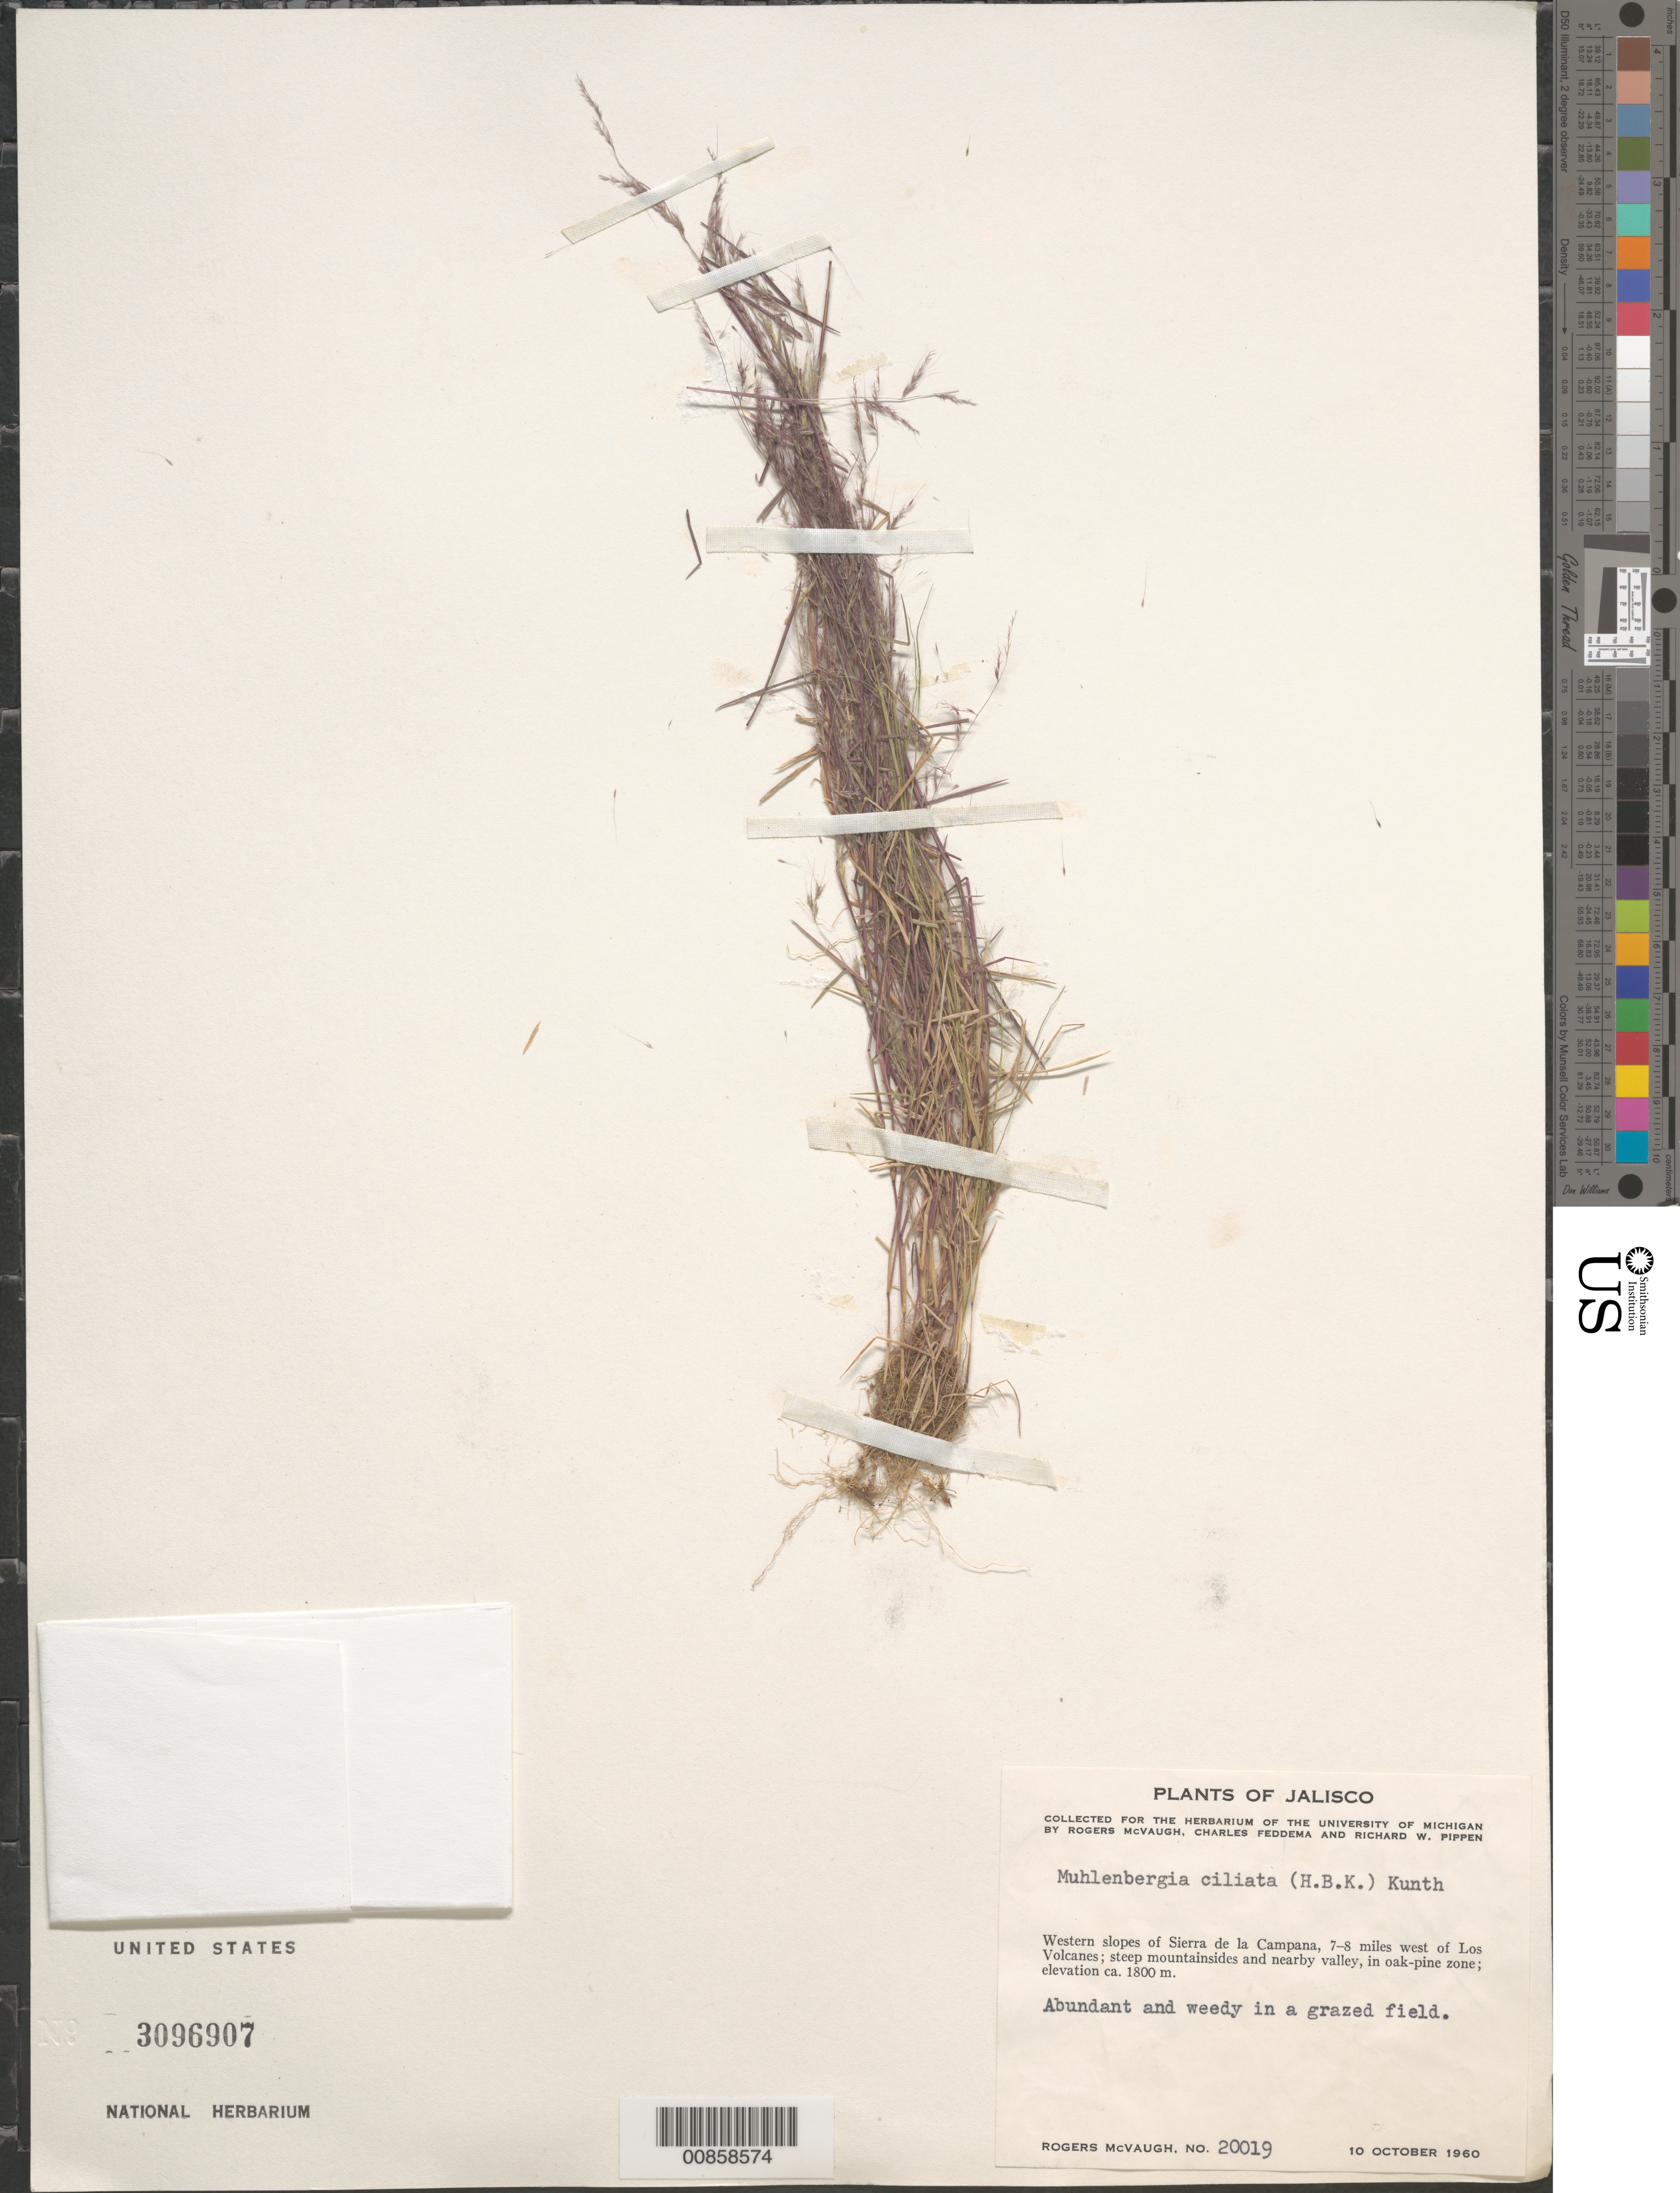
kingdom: Plantae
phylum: Tracheophyta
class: Liliopsida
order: Poales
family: Poaceae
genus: Muhlenbergia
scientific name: Muhlenbergia ciliata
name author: (Kunth) Trin.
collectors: R. McVaugh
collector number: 20019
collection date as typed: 13 Oct 1960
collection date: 1960-10-13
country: Mexico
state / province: Jalisco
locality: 4 mi NNE of Talpa de Allende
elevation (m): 1500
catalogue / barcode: US 3096907